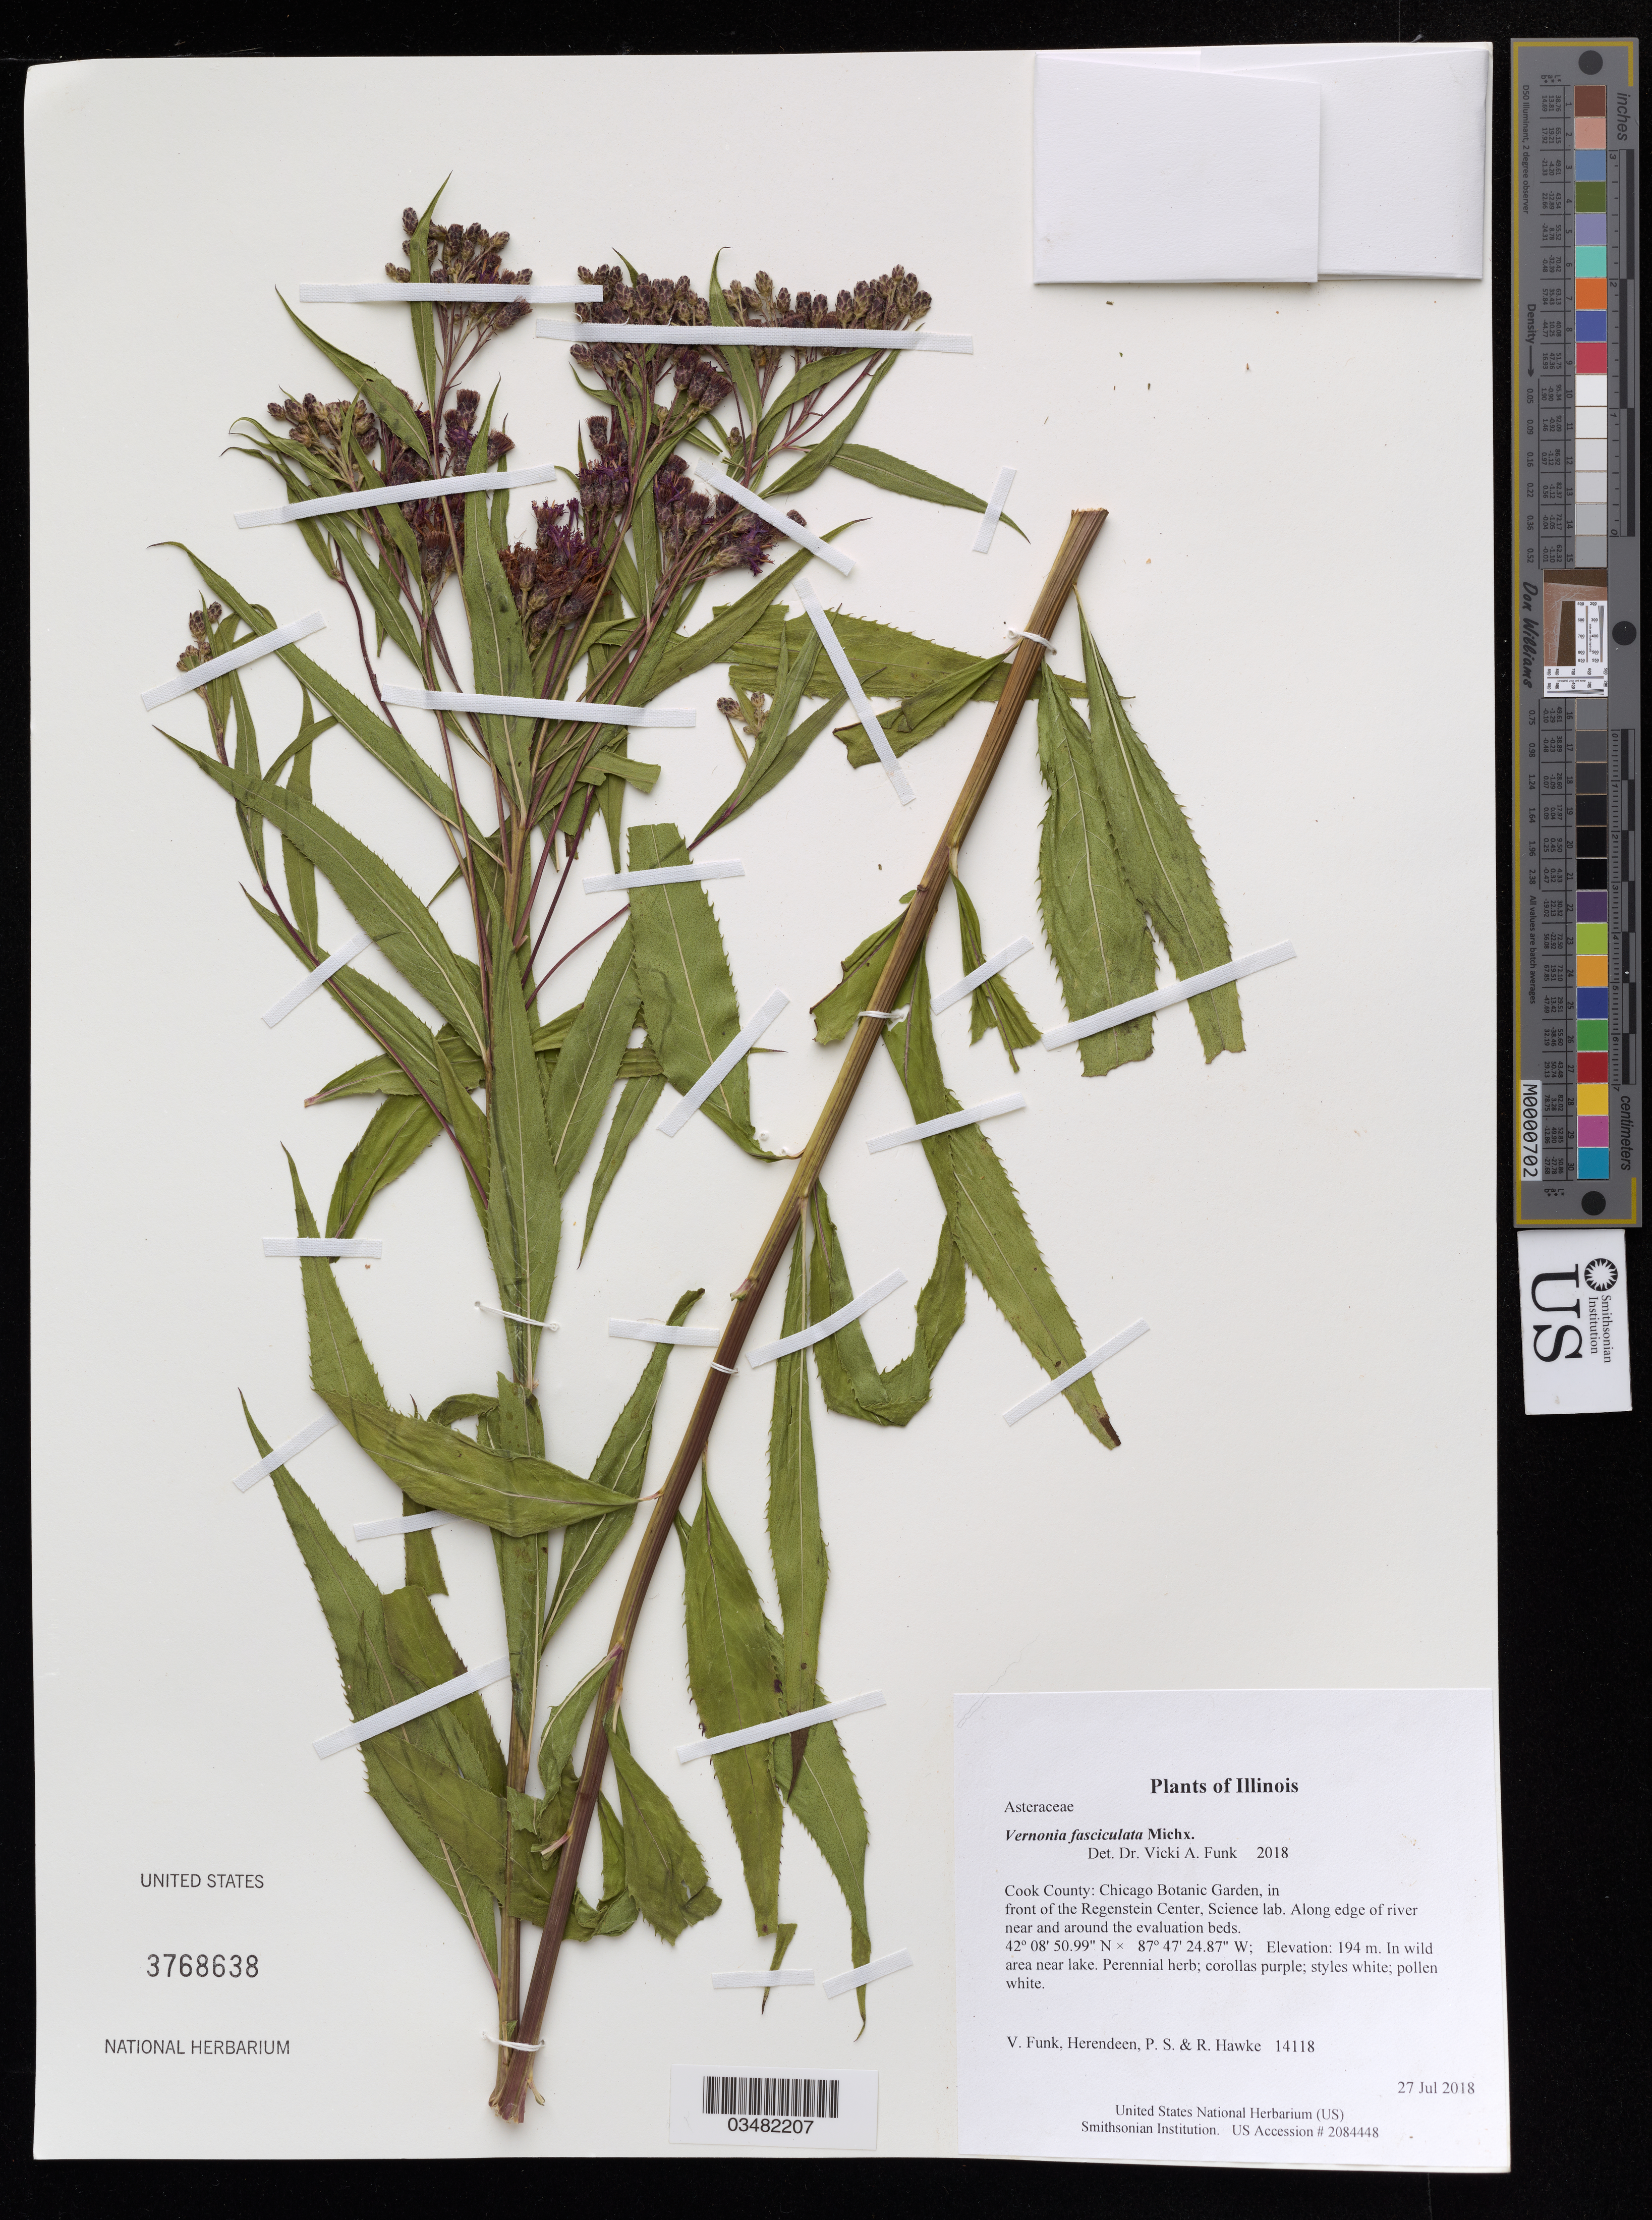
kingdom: Plantae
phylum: Tracheophyta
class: Magnoliopsida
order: Asterales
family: Asteraceae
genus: Vernonia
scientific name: Vernonia fasciculata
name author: Michx.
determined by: Funk, Vicki A., (BOT), Smithsonian Institution - National Museum of Natural History (UNITED STATES)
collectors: Herendeen, P. S. & R. Hawke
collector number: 14118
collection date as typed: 27 Jul 2018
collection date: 2018-07-27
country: United States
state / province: Illinois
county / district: Cook County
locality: Chicago Botanic Garden, in front of the Regenstein Center, Science lab. Along edge of river near and around the evaluation beds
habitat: In wild area near lake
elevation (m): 194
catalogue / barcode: US 3768638